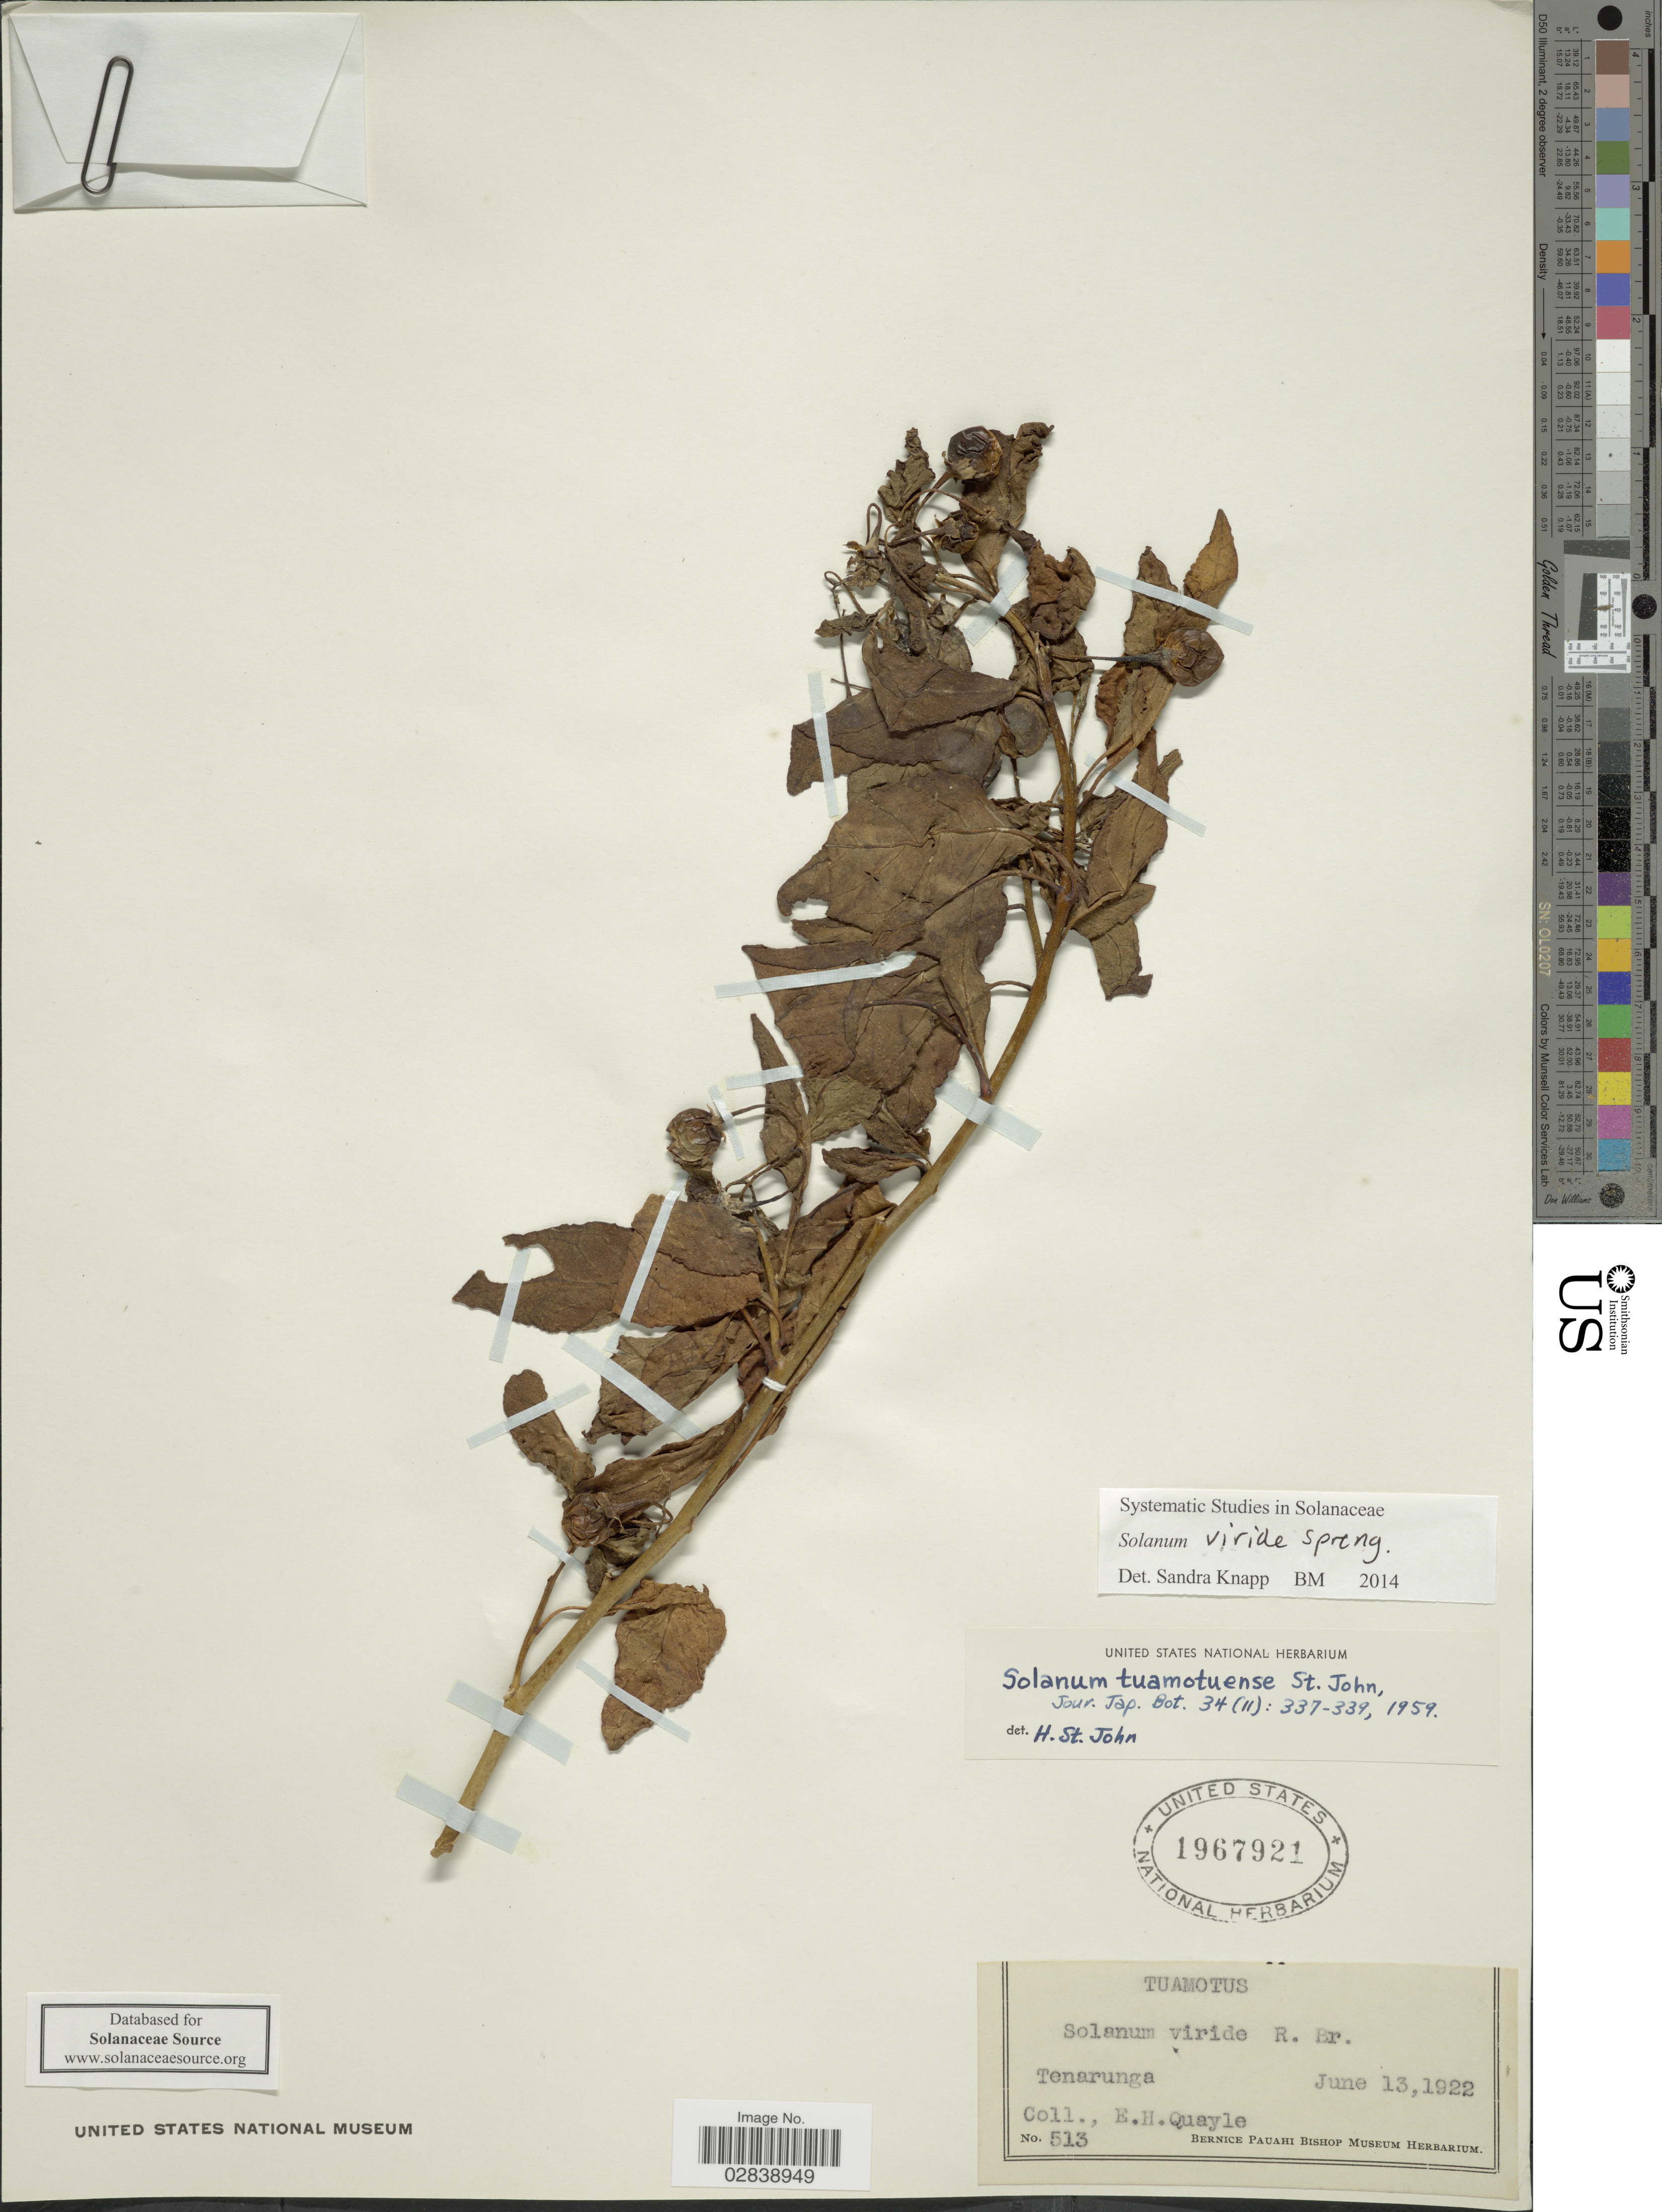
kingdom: Plantae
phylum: Tracheophyta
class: Magnoliopsida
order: Solanales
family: Solanaceae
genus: Solanum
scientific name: Solanum viride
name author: G. Forst. ex Spreng.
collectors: E. Quayle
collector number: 513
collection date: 1922-06-13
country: French Polynesia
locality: Tenarunga.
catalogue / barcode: US 1967921